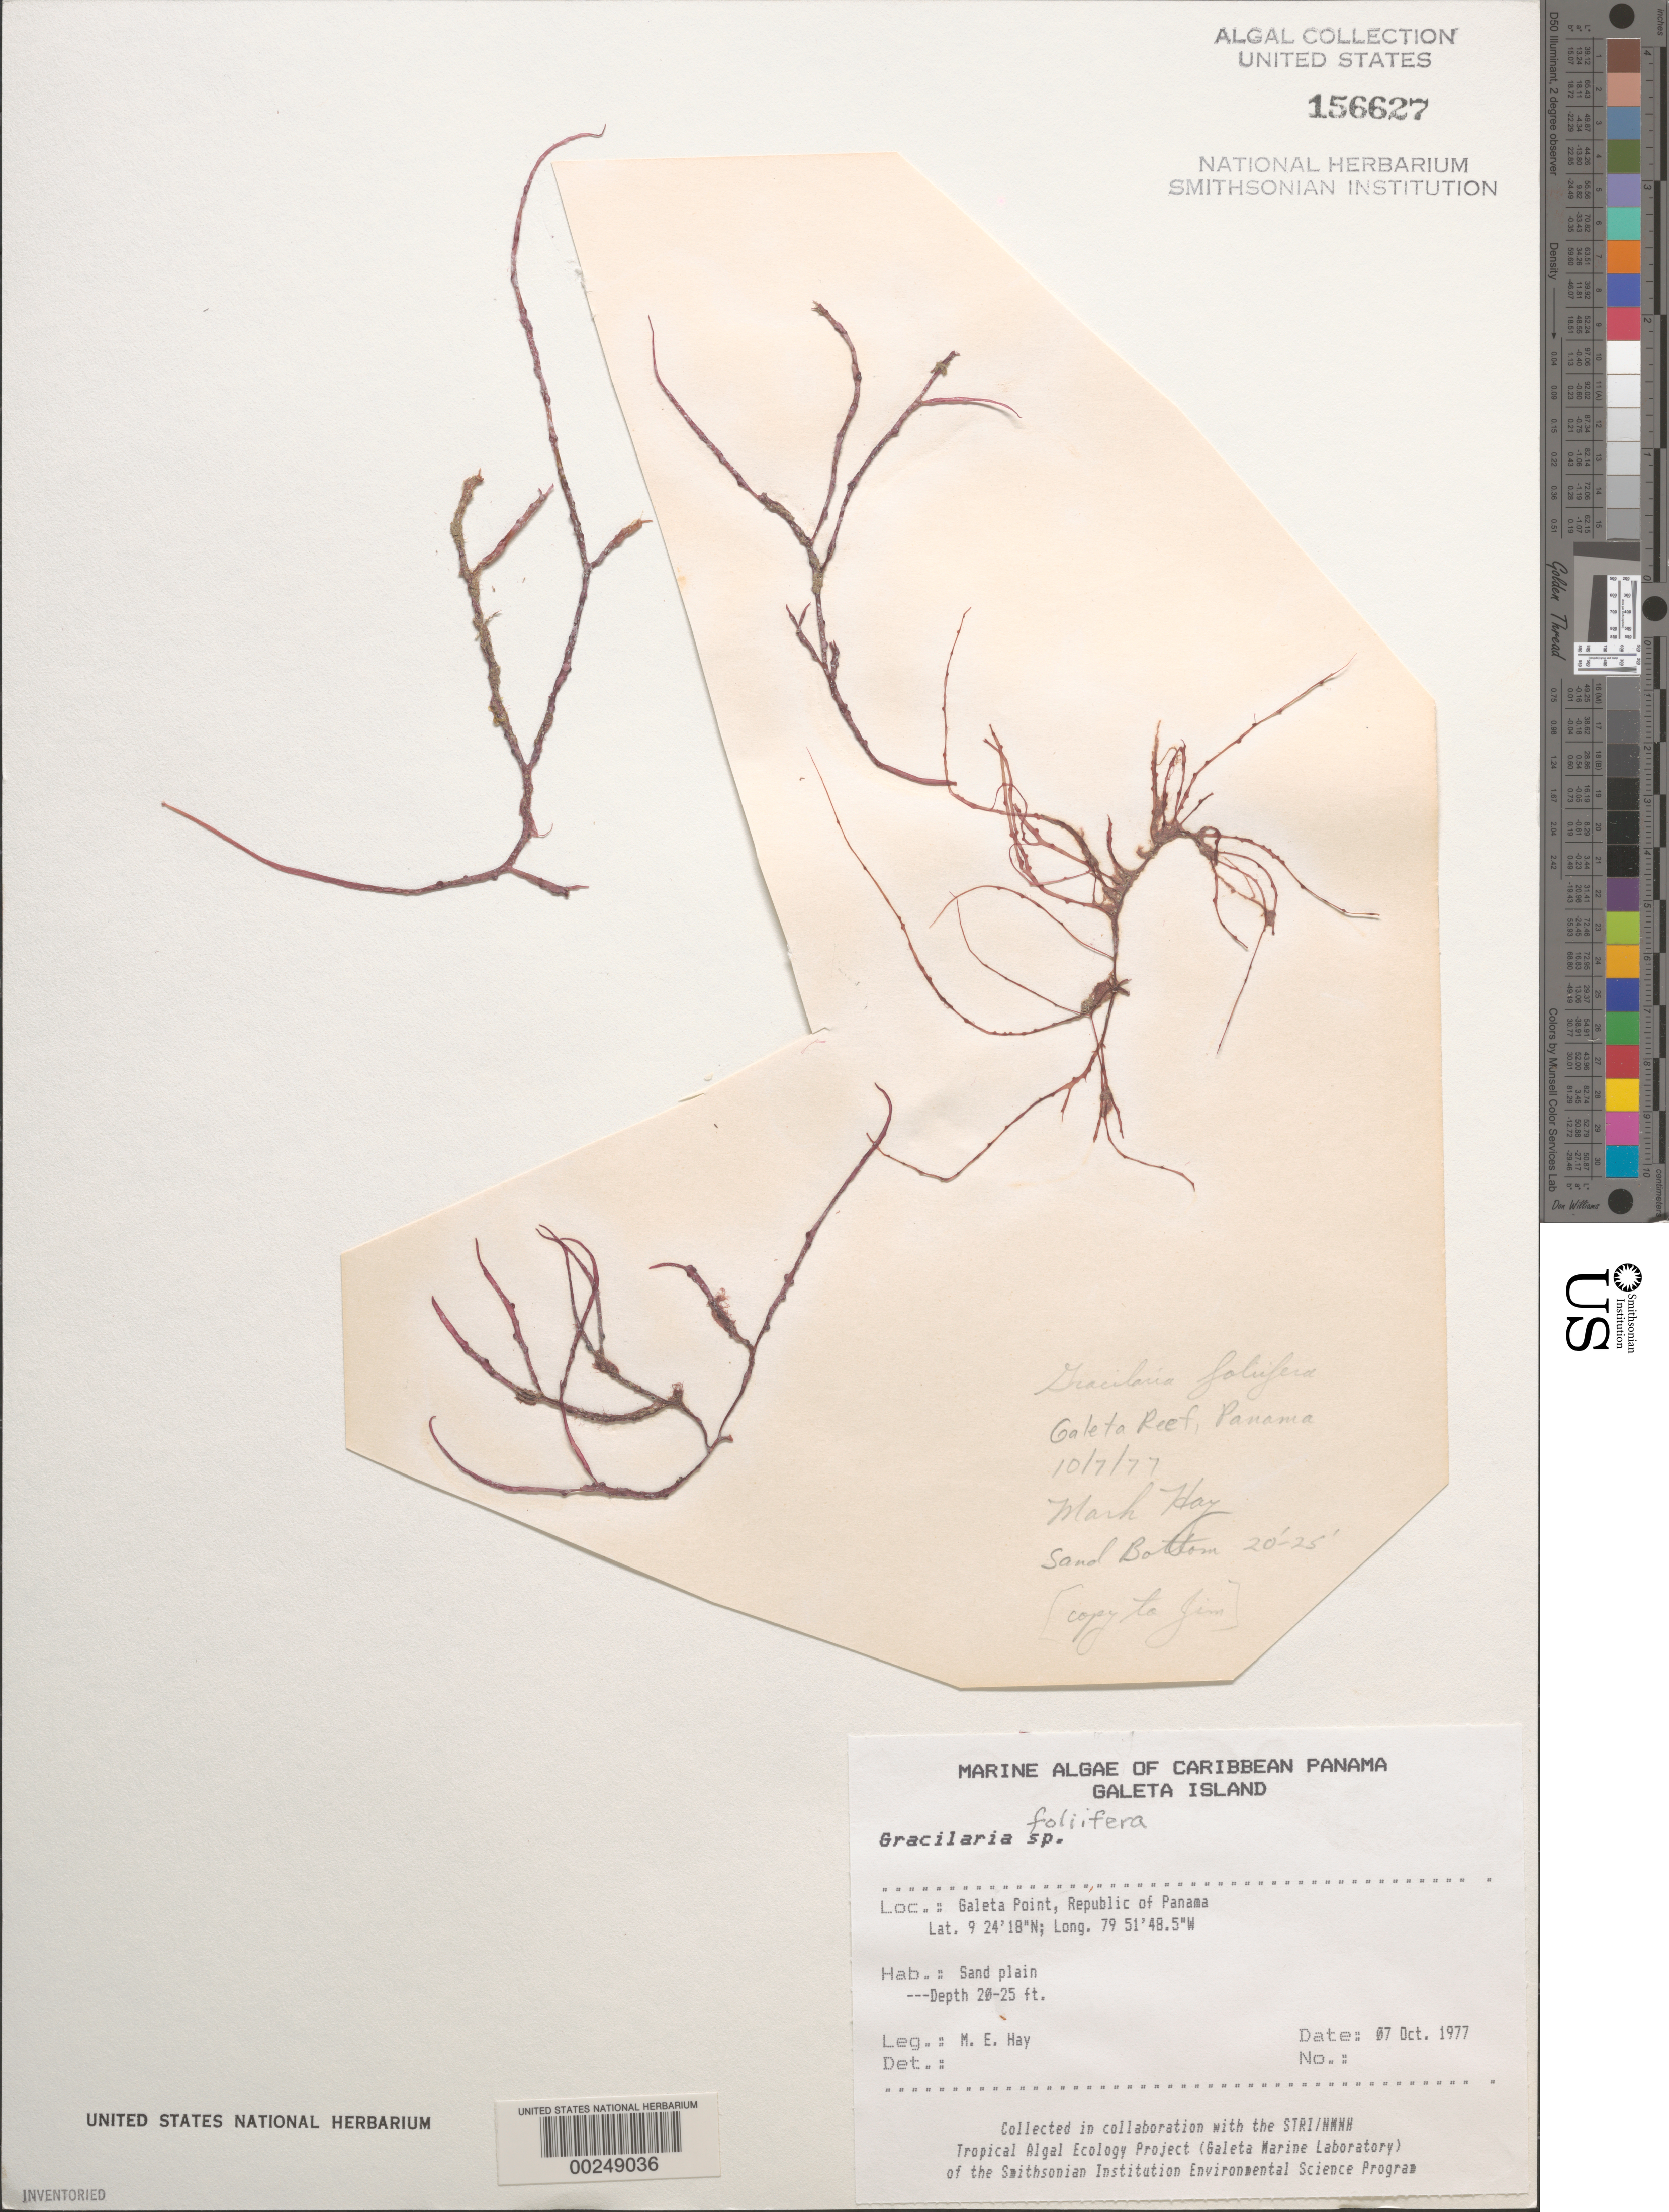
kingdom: Plantae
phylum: Rhodophyta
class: Florideophyceae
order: Gracilariales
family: Gracilariaceae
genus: Gracilaria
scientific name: Gracilaria foliifera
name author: (Forssk.) Børgesen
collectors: M. E. Hay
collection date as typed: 07 Oct 1977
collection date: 1977-10-07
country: Panama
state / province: Colón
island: Galeta Island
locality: Galeta Point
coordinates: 9 24' 18" N, 79 51' 48.5" W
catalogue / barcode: US 156627